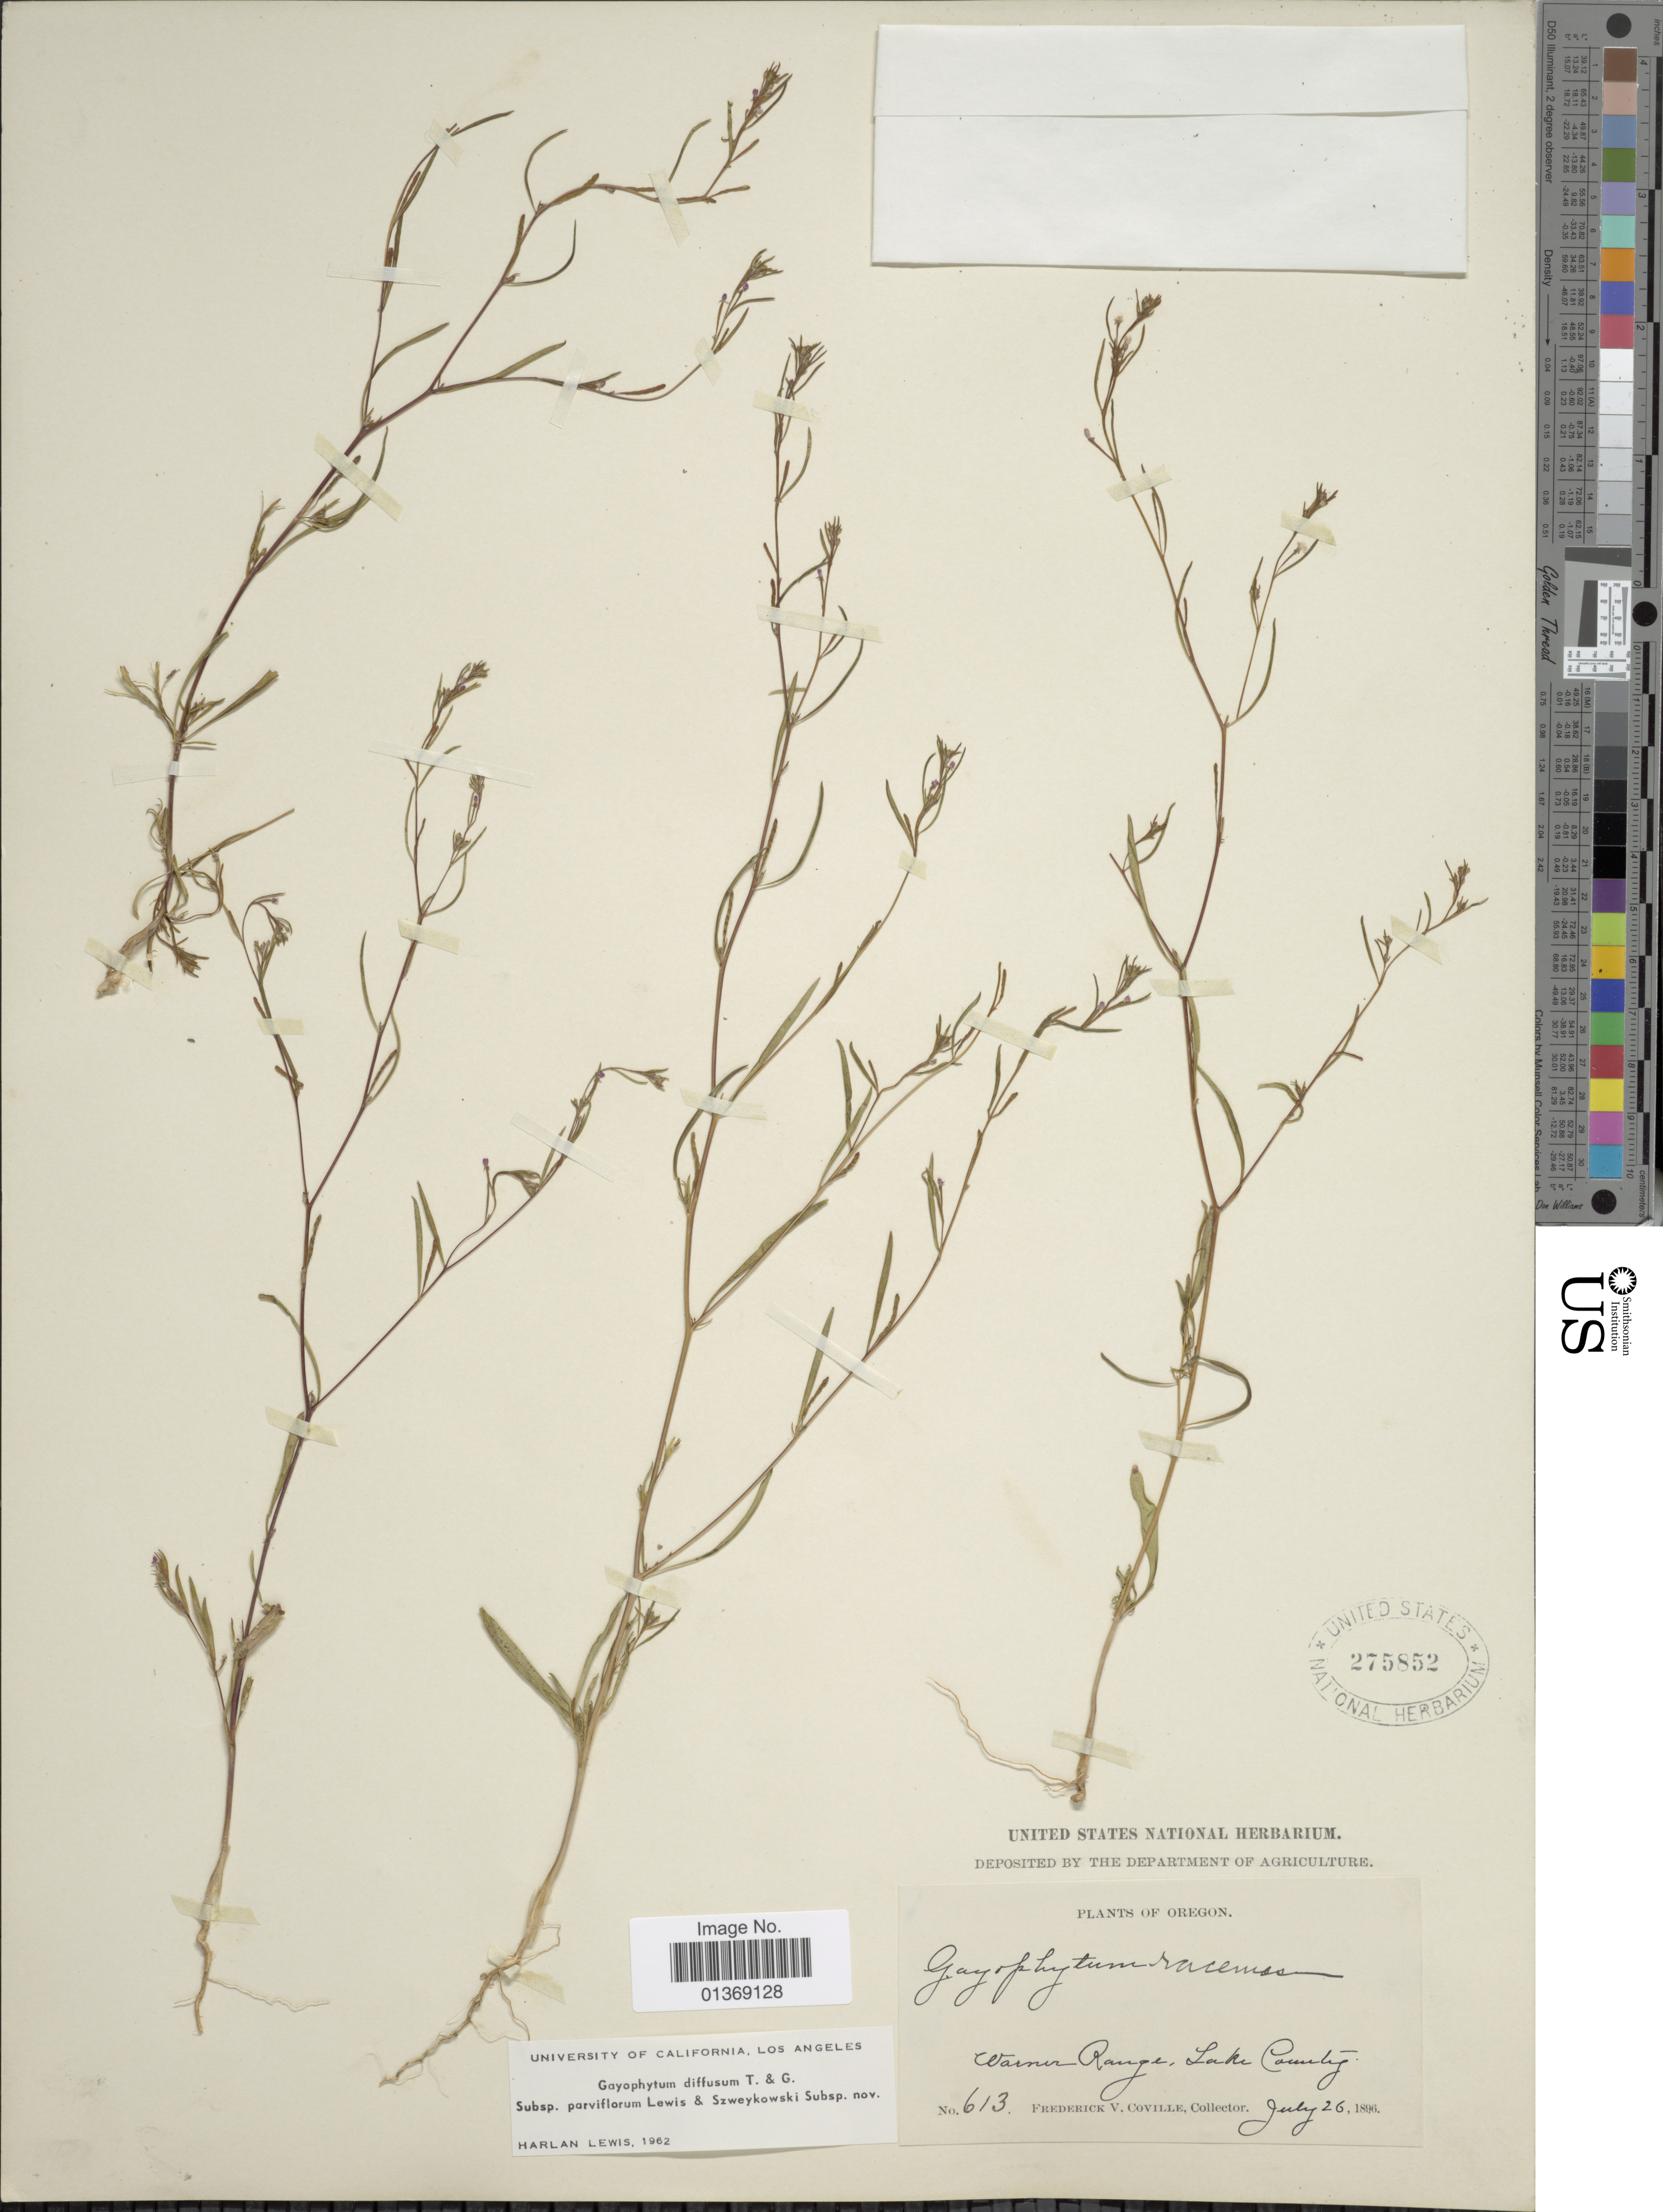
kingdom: Plantae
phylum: Tracheophyta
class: Magnoliopsida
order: Myrtales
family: Onagraceae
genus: Gayophytum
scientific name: Gayophytum diffusum subsp. parviflorum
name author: F. H. Lewis & Szweyk.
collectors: F. V. Coville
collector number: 613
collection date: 1896-07-26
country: United States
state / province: Oregon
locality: Warner Range, Lake County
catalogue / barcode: US 275852